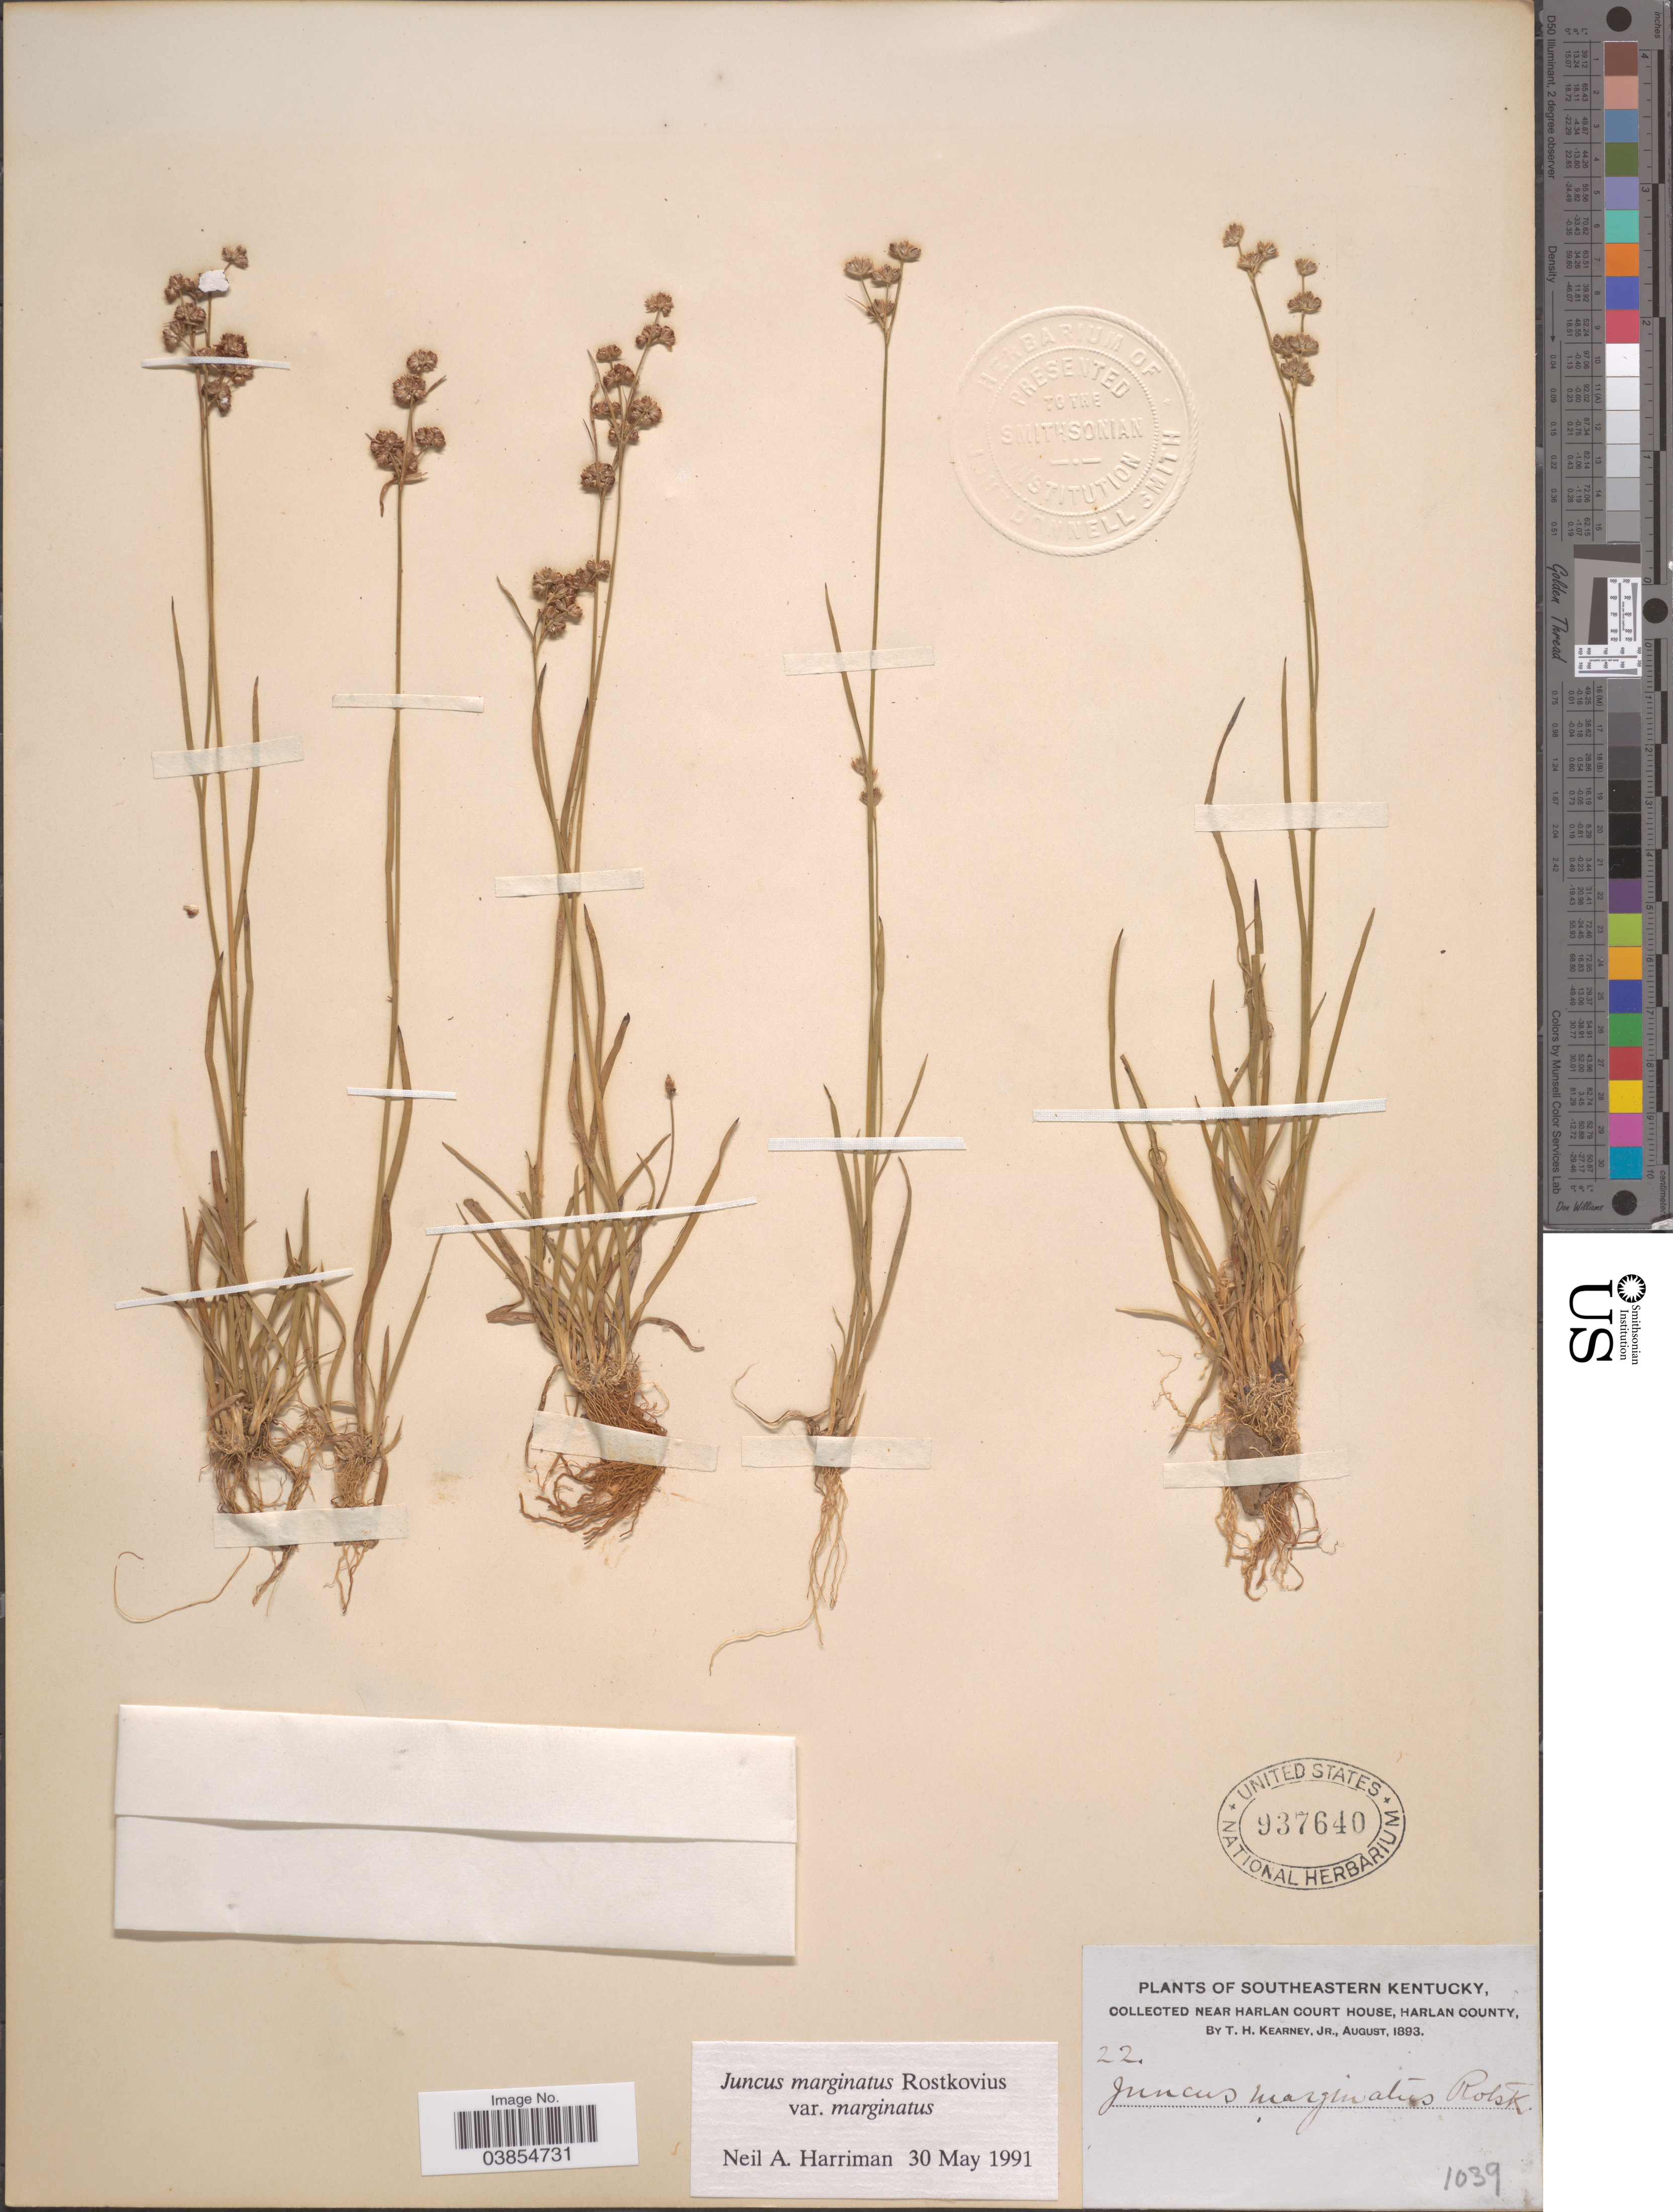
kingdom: Plantae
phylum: Tracheophyta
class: Liliopsida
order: Poales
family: Juncaceae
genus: Juncus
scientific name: Juncus marginatus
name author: Rostk.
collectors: T. H. Kearney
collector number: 22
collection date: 1893-08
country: United States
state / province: Kentucky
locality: Southeastern Kentucky. Near Harlan Court House, Harlan County.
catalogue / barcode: US 937640